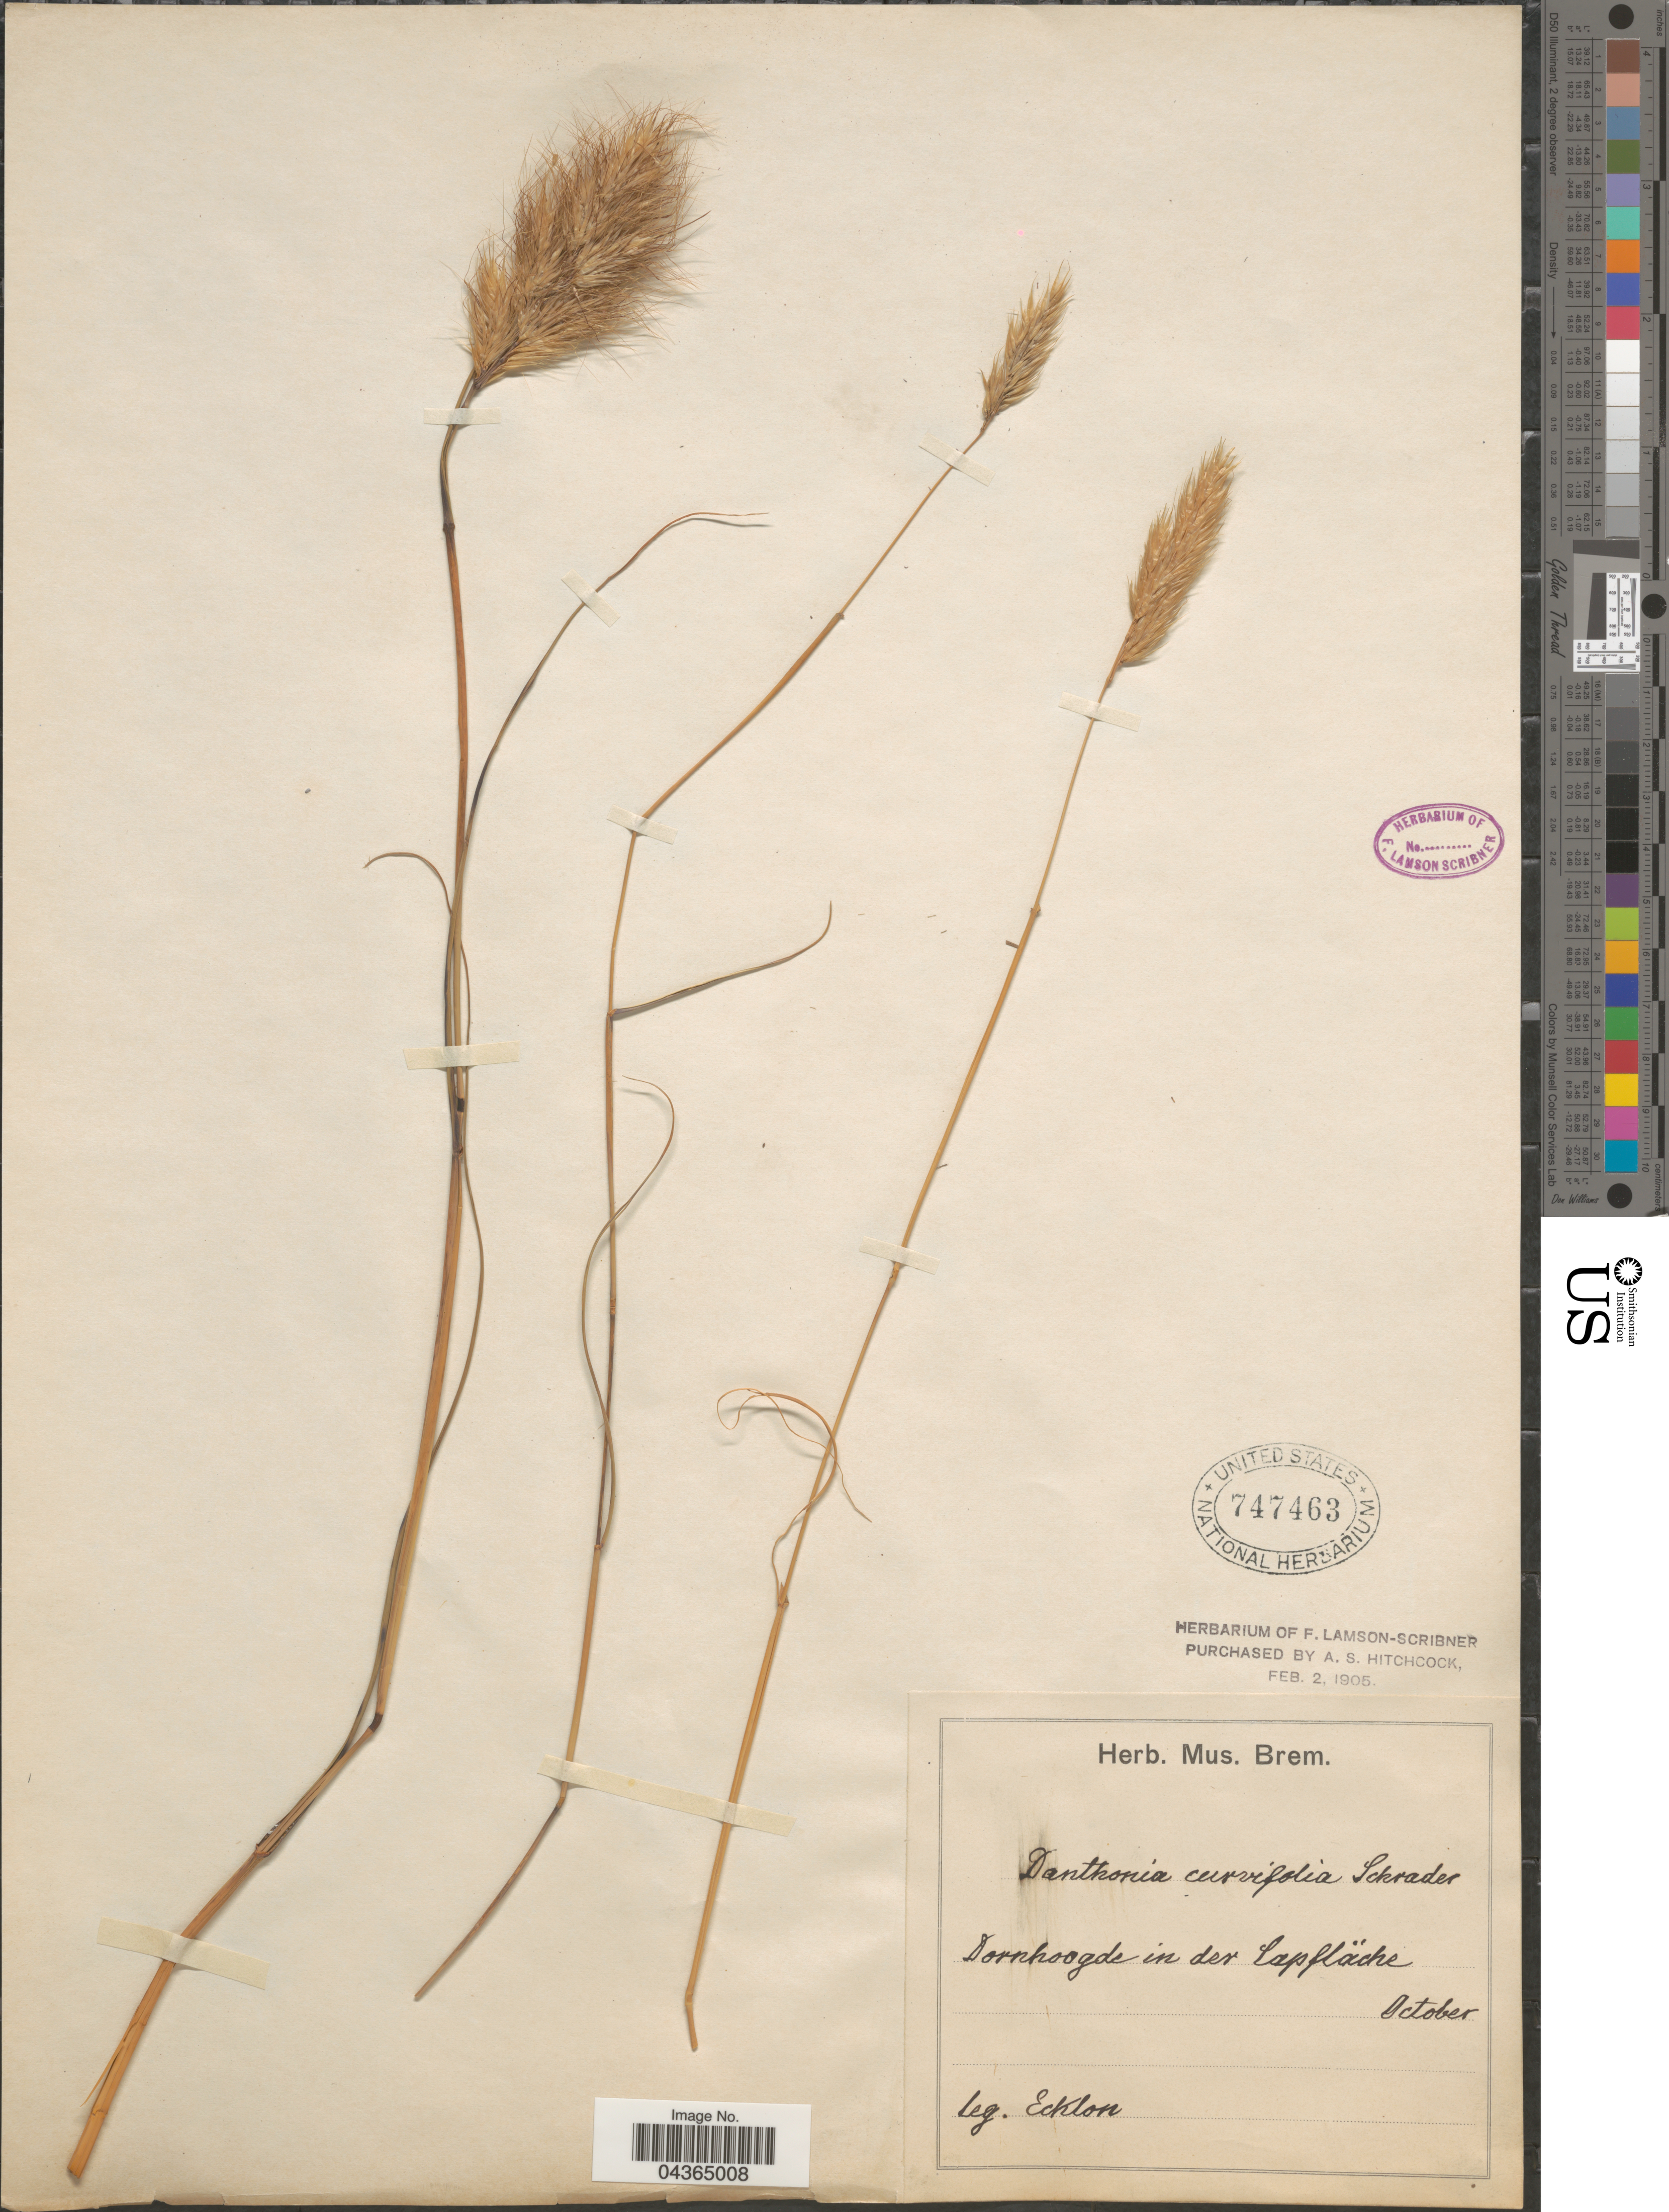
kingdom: Plantae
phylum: Tracheophyta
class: Liliopsida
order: Poales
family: Poaceae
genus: Pentameris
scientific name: Pentameris curvifolia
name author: (Schrad.) Steud.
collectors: -. Ecklon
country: South Africa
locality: Dornhoogde in der Capfläche.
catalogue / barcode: US 747463